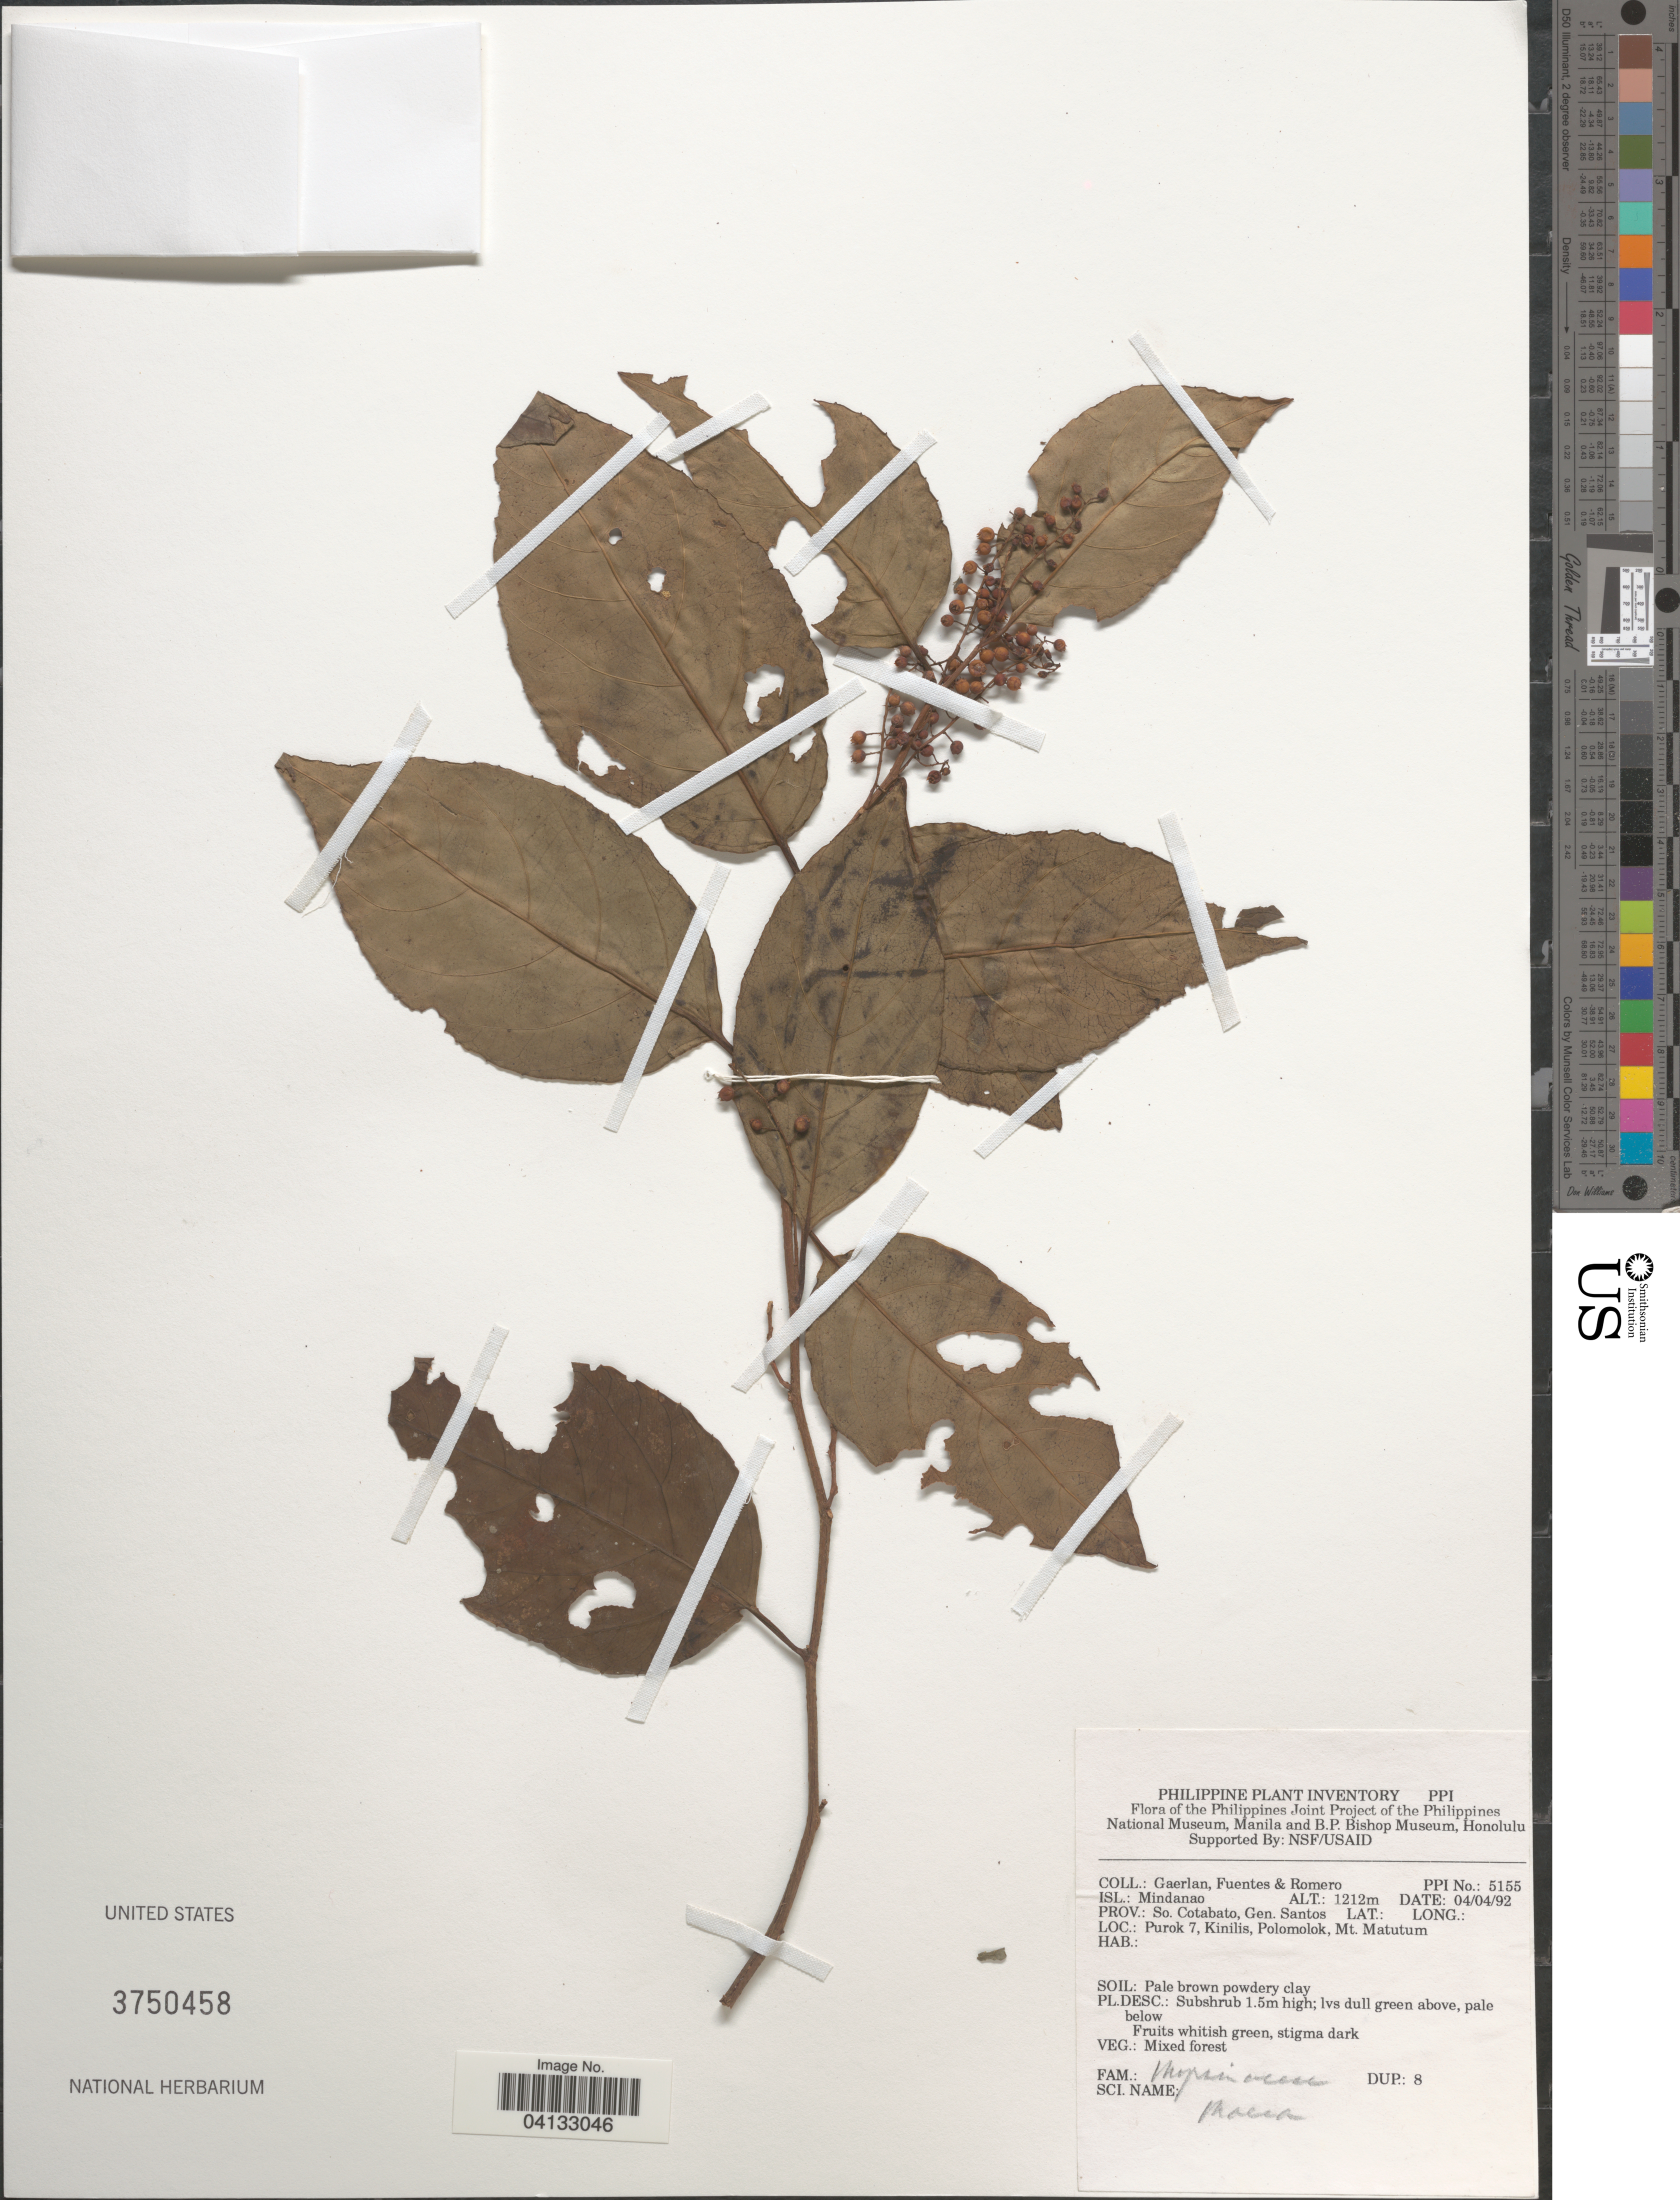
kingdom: Plantae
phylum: Tracheophyta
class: Magnoliopsida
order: Ericales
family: Primulaceae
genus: Maesa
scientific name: Maesa sp.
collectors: Gaerlan, -. Fuentes & -. Romero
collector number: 5155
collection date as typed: Transcribed d/m/y: 4/4/92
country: Philippines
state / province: Soccsksargen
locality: Isl.: Mindanao. Prov.: So. Cotabato, Gen. Santos. Purok 7, Kinilis, Polomolok, Mt. Matutum.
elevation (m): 1212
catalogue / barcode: US 3750458